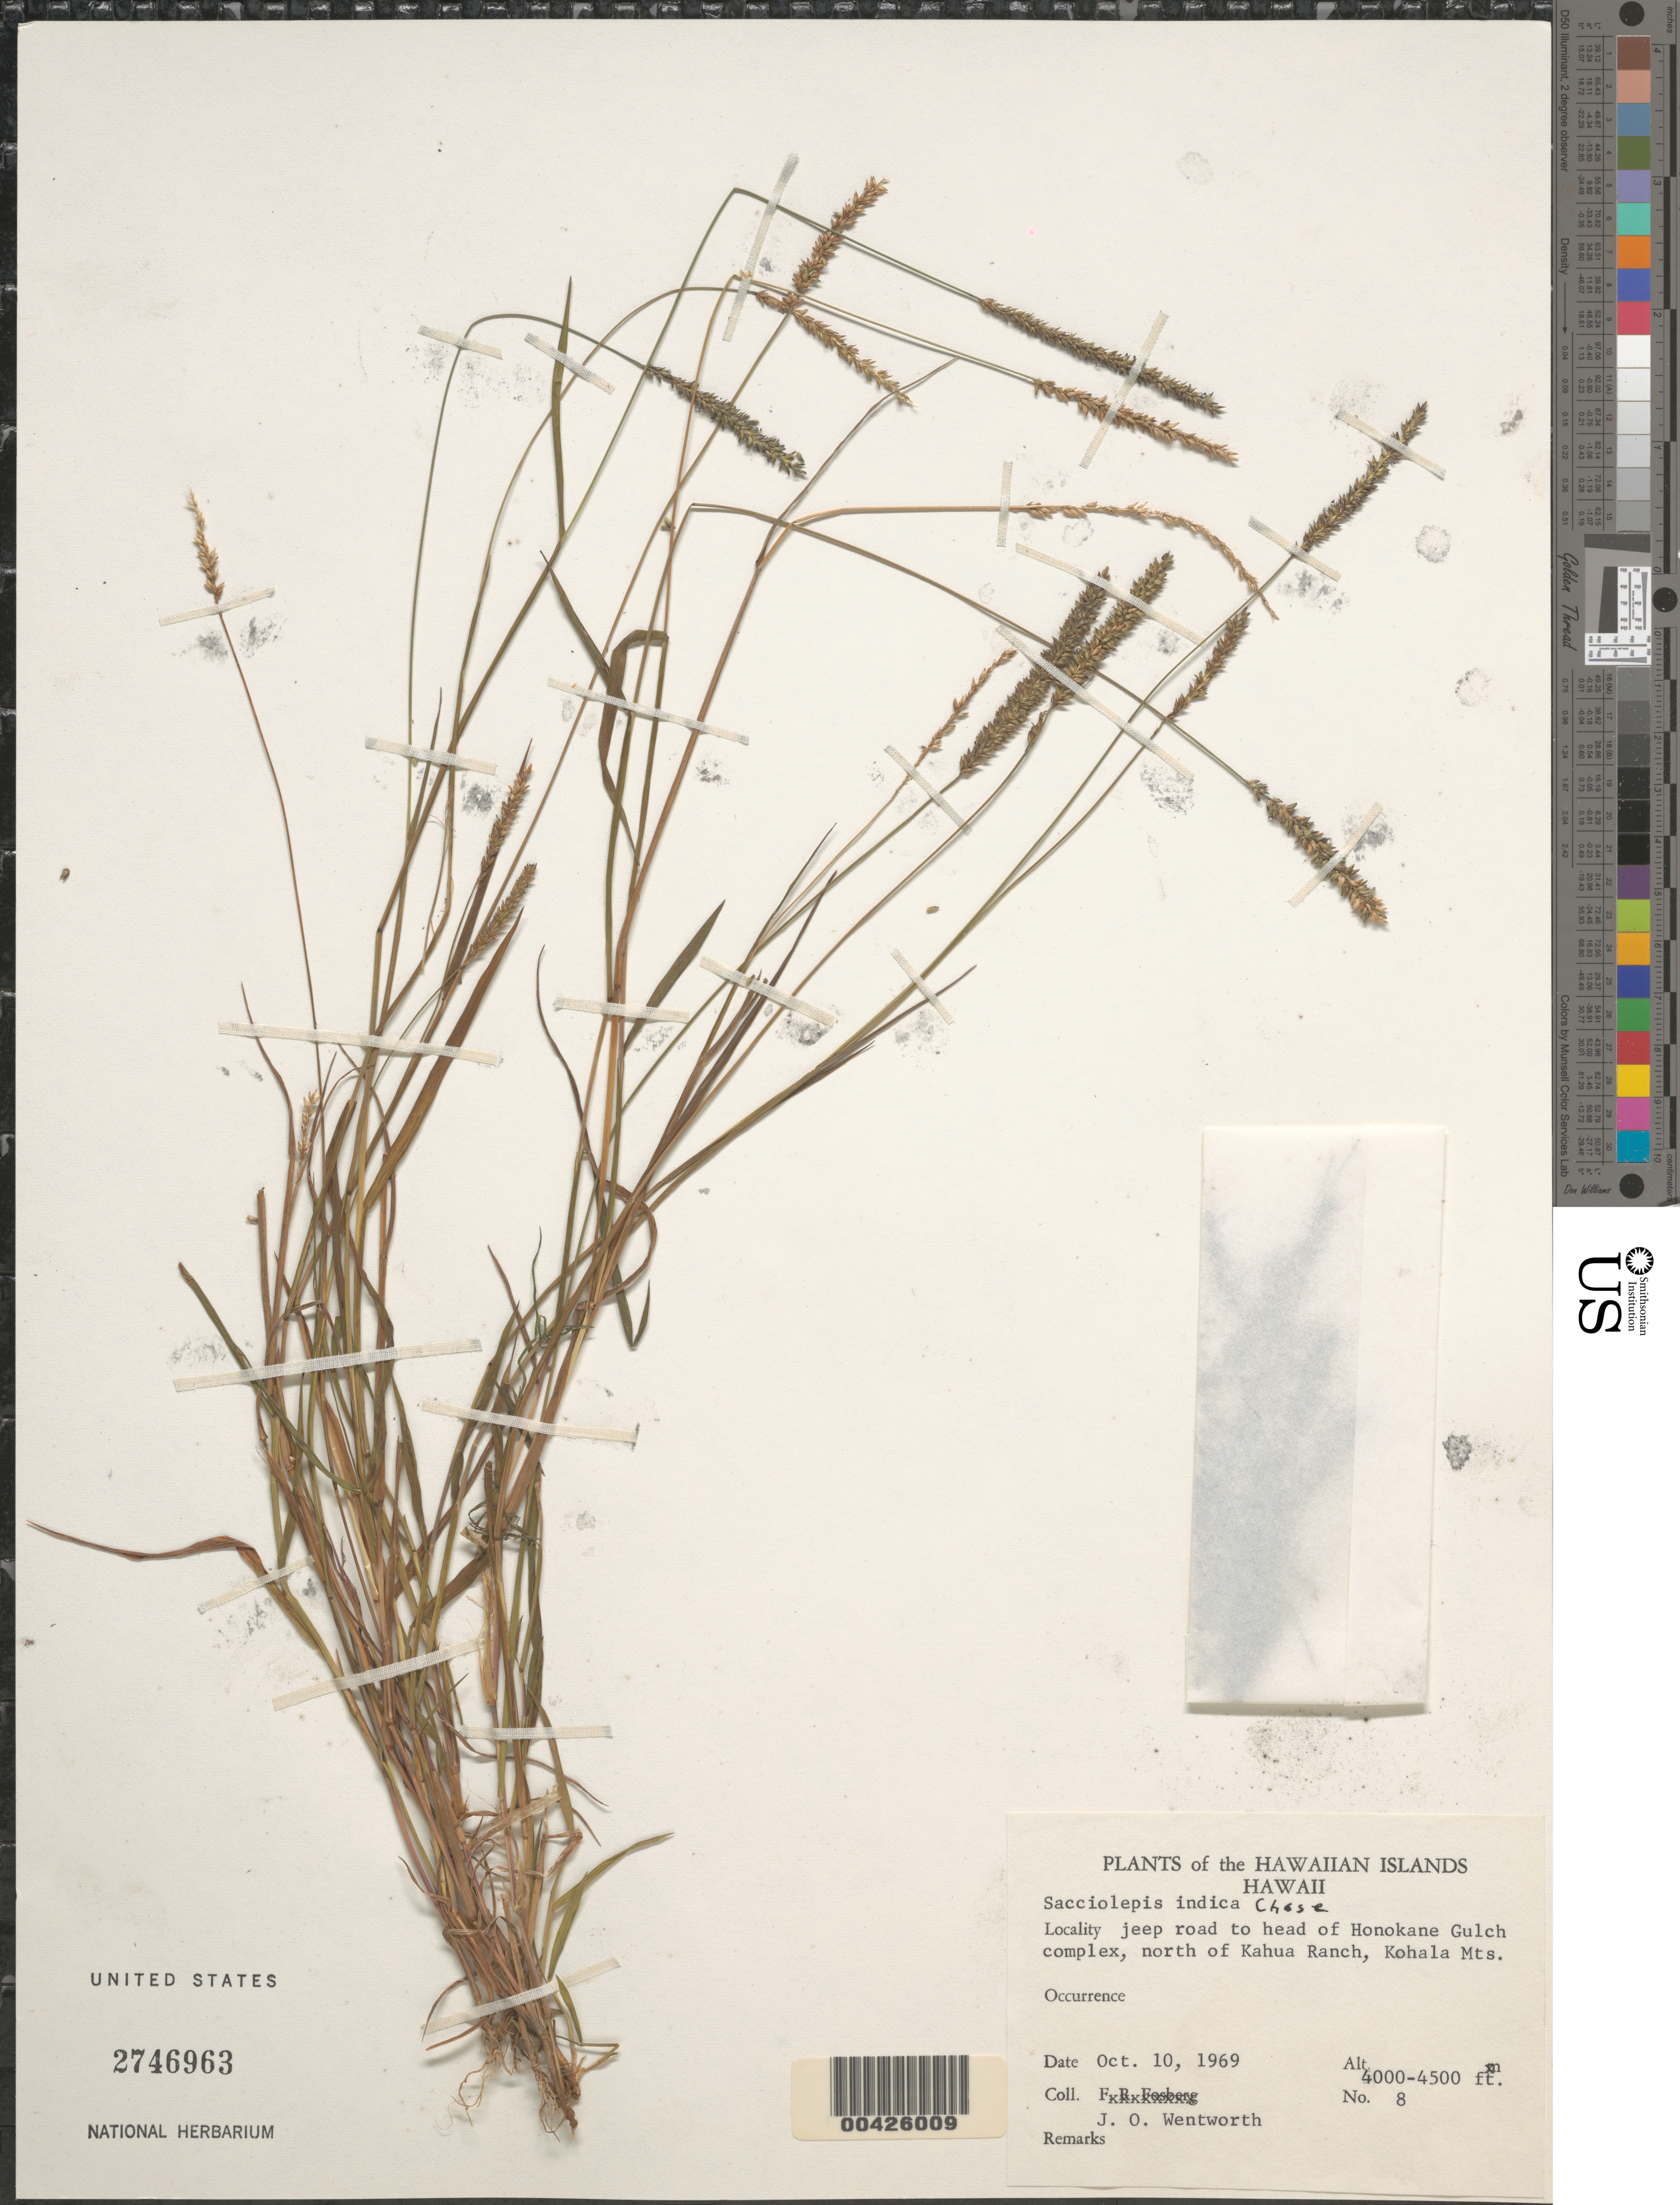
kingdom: Plantae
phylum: Tracheophyta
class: Liliopsida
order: Poales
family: Poaceae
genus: Sacciolepis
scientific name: Sacciolepis indica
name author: (L.) Chase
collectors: J. Wentworth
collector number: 8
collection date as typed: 10 Oct 1969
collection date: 1969-10-10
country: United States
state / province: Hawaii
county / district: Hawaii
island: Hawaii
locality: Jeep road to head of Honokane Gulch complex, N of Kahua Ranch, Kohala Mountains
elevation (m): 1219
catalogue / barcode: US 2746963